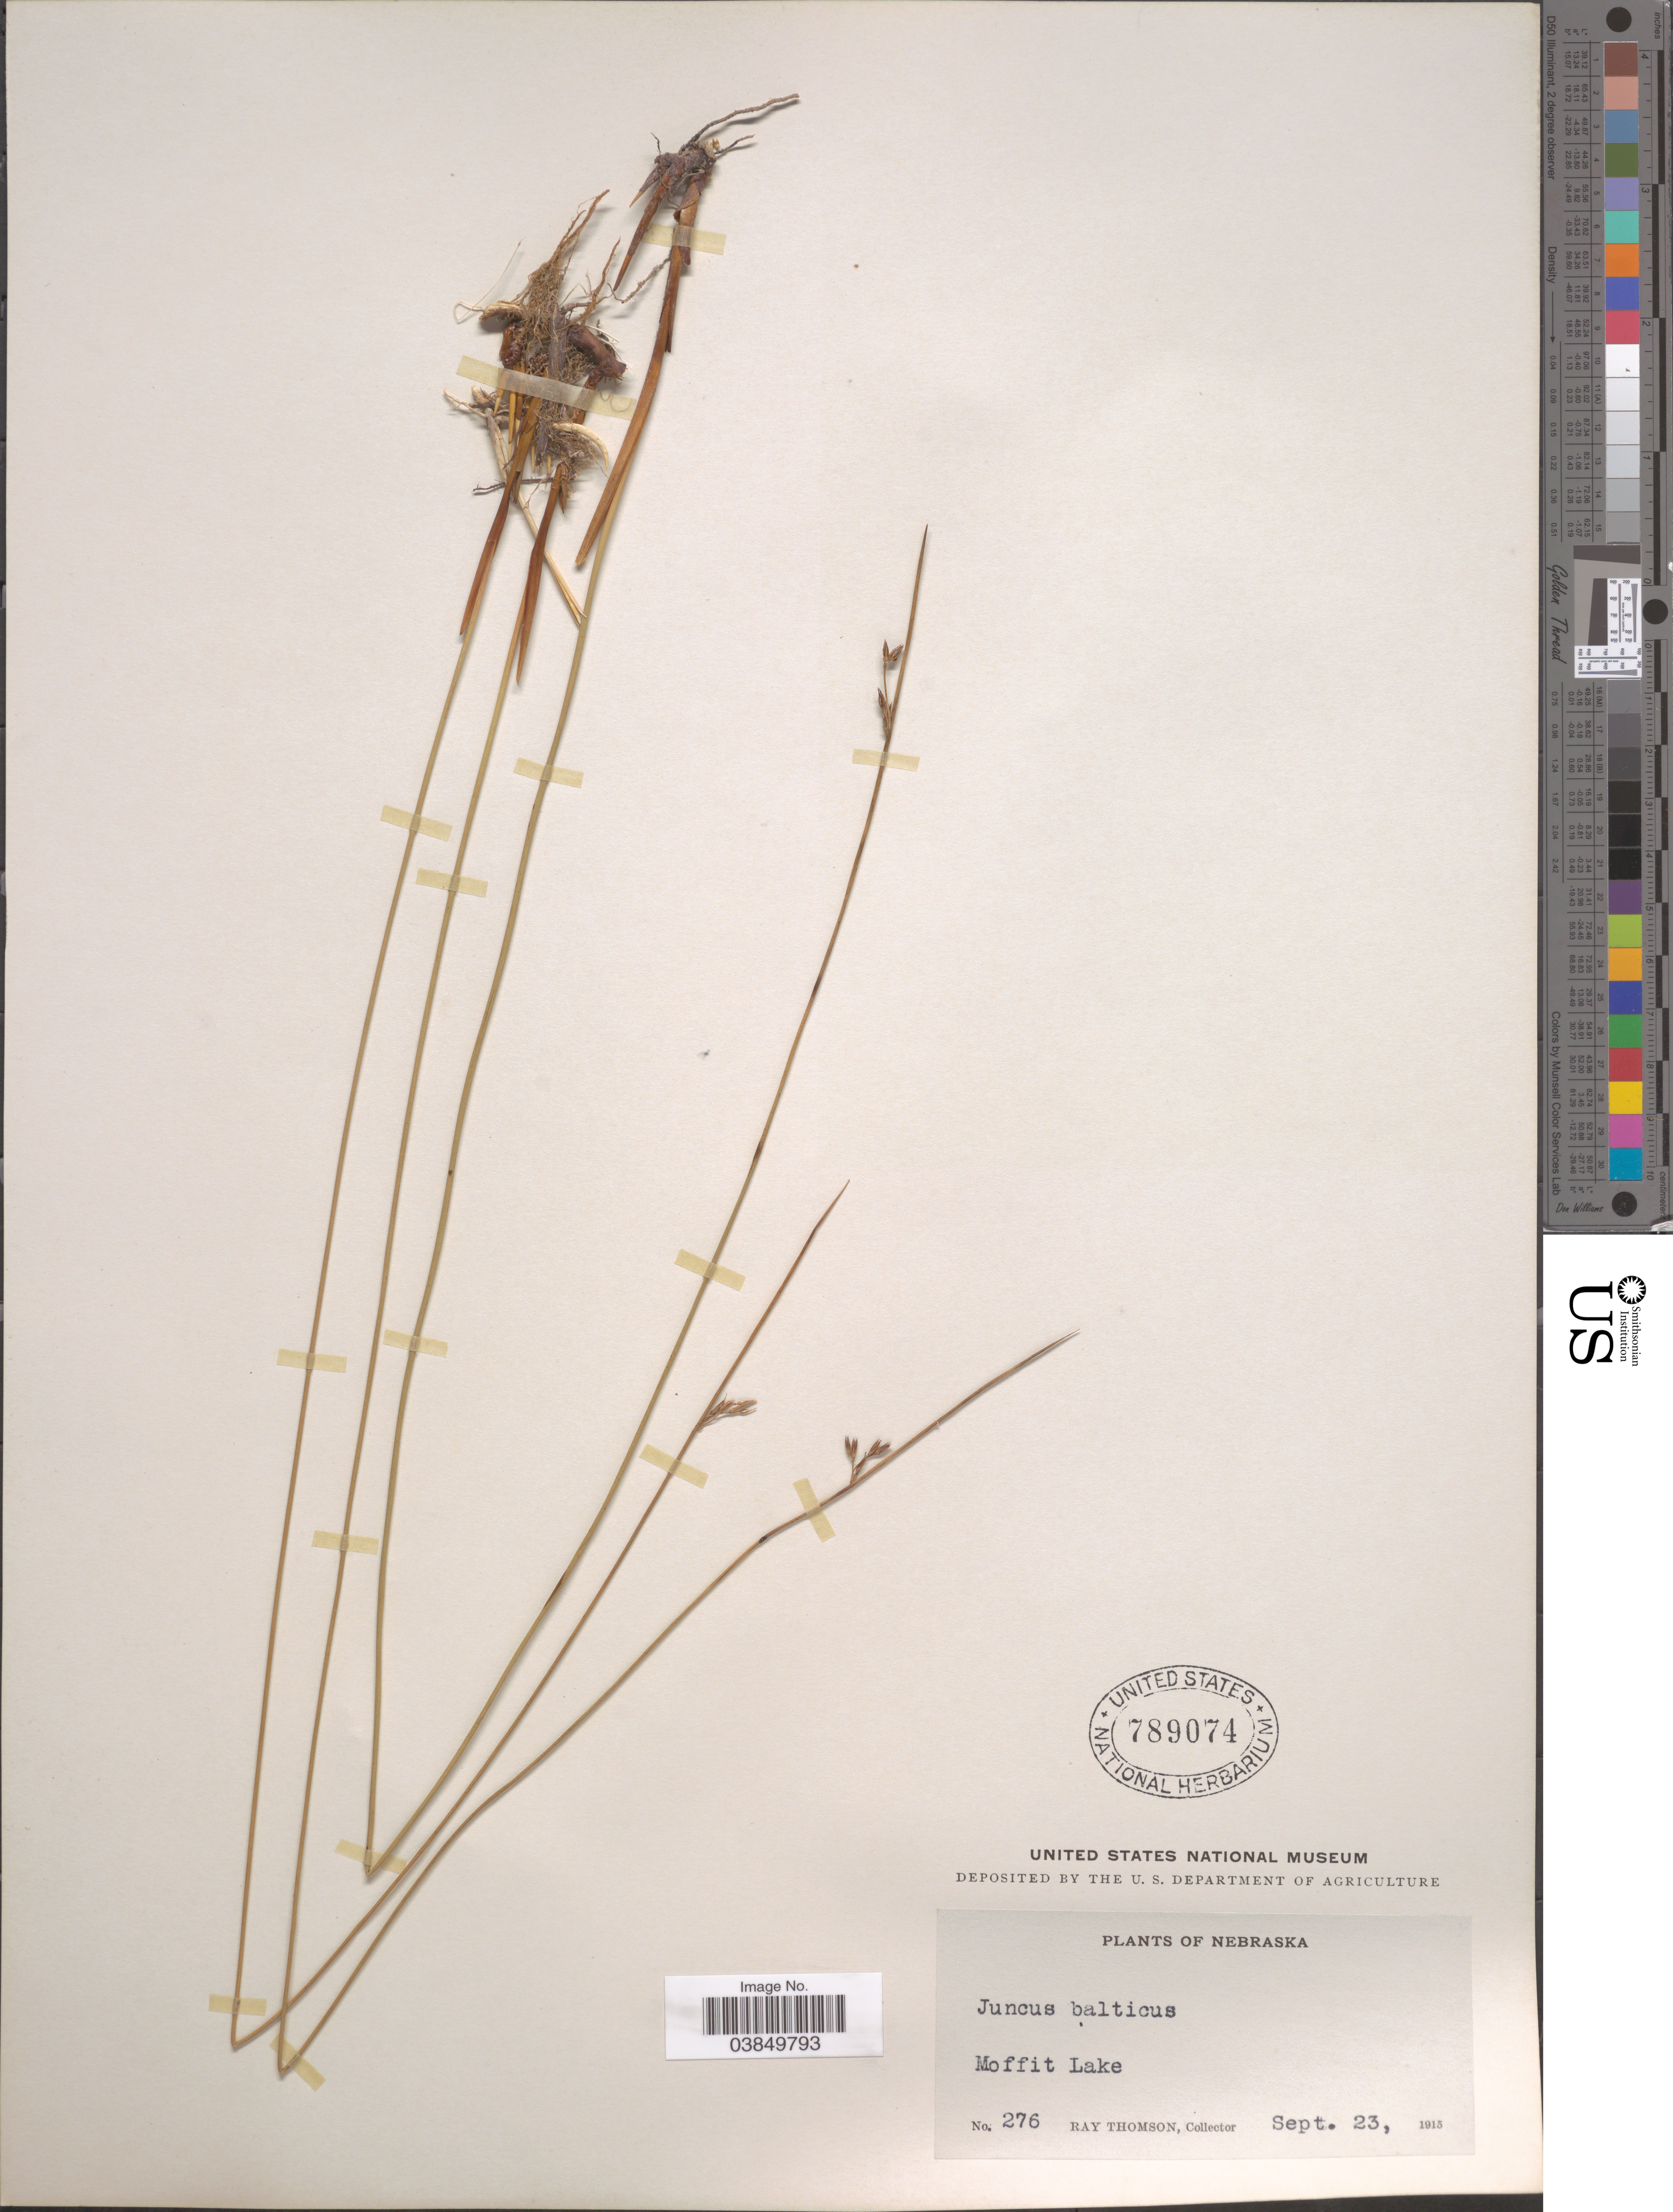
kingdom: Plantae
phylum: Tracheophyta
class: Liliopsida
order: Poales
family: Juncaceae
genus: Juncus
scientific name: Juncus balticus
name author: Willd.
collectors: R. Thomson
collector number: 276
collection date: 1915-09-23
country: United States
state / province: Nebraska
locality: Moffit Lake.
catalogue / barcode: US 789074